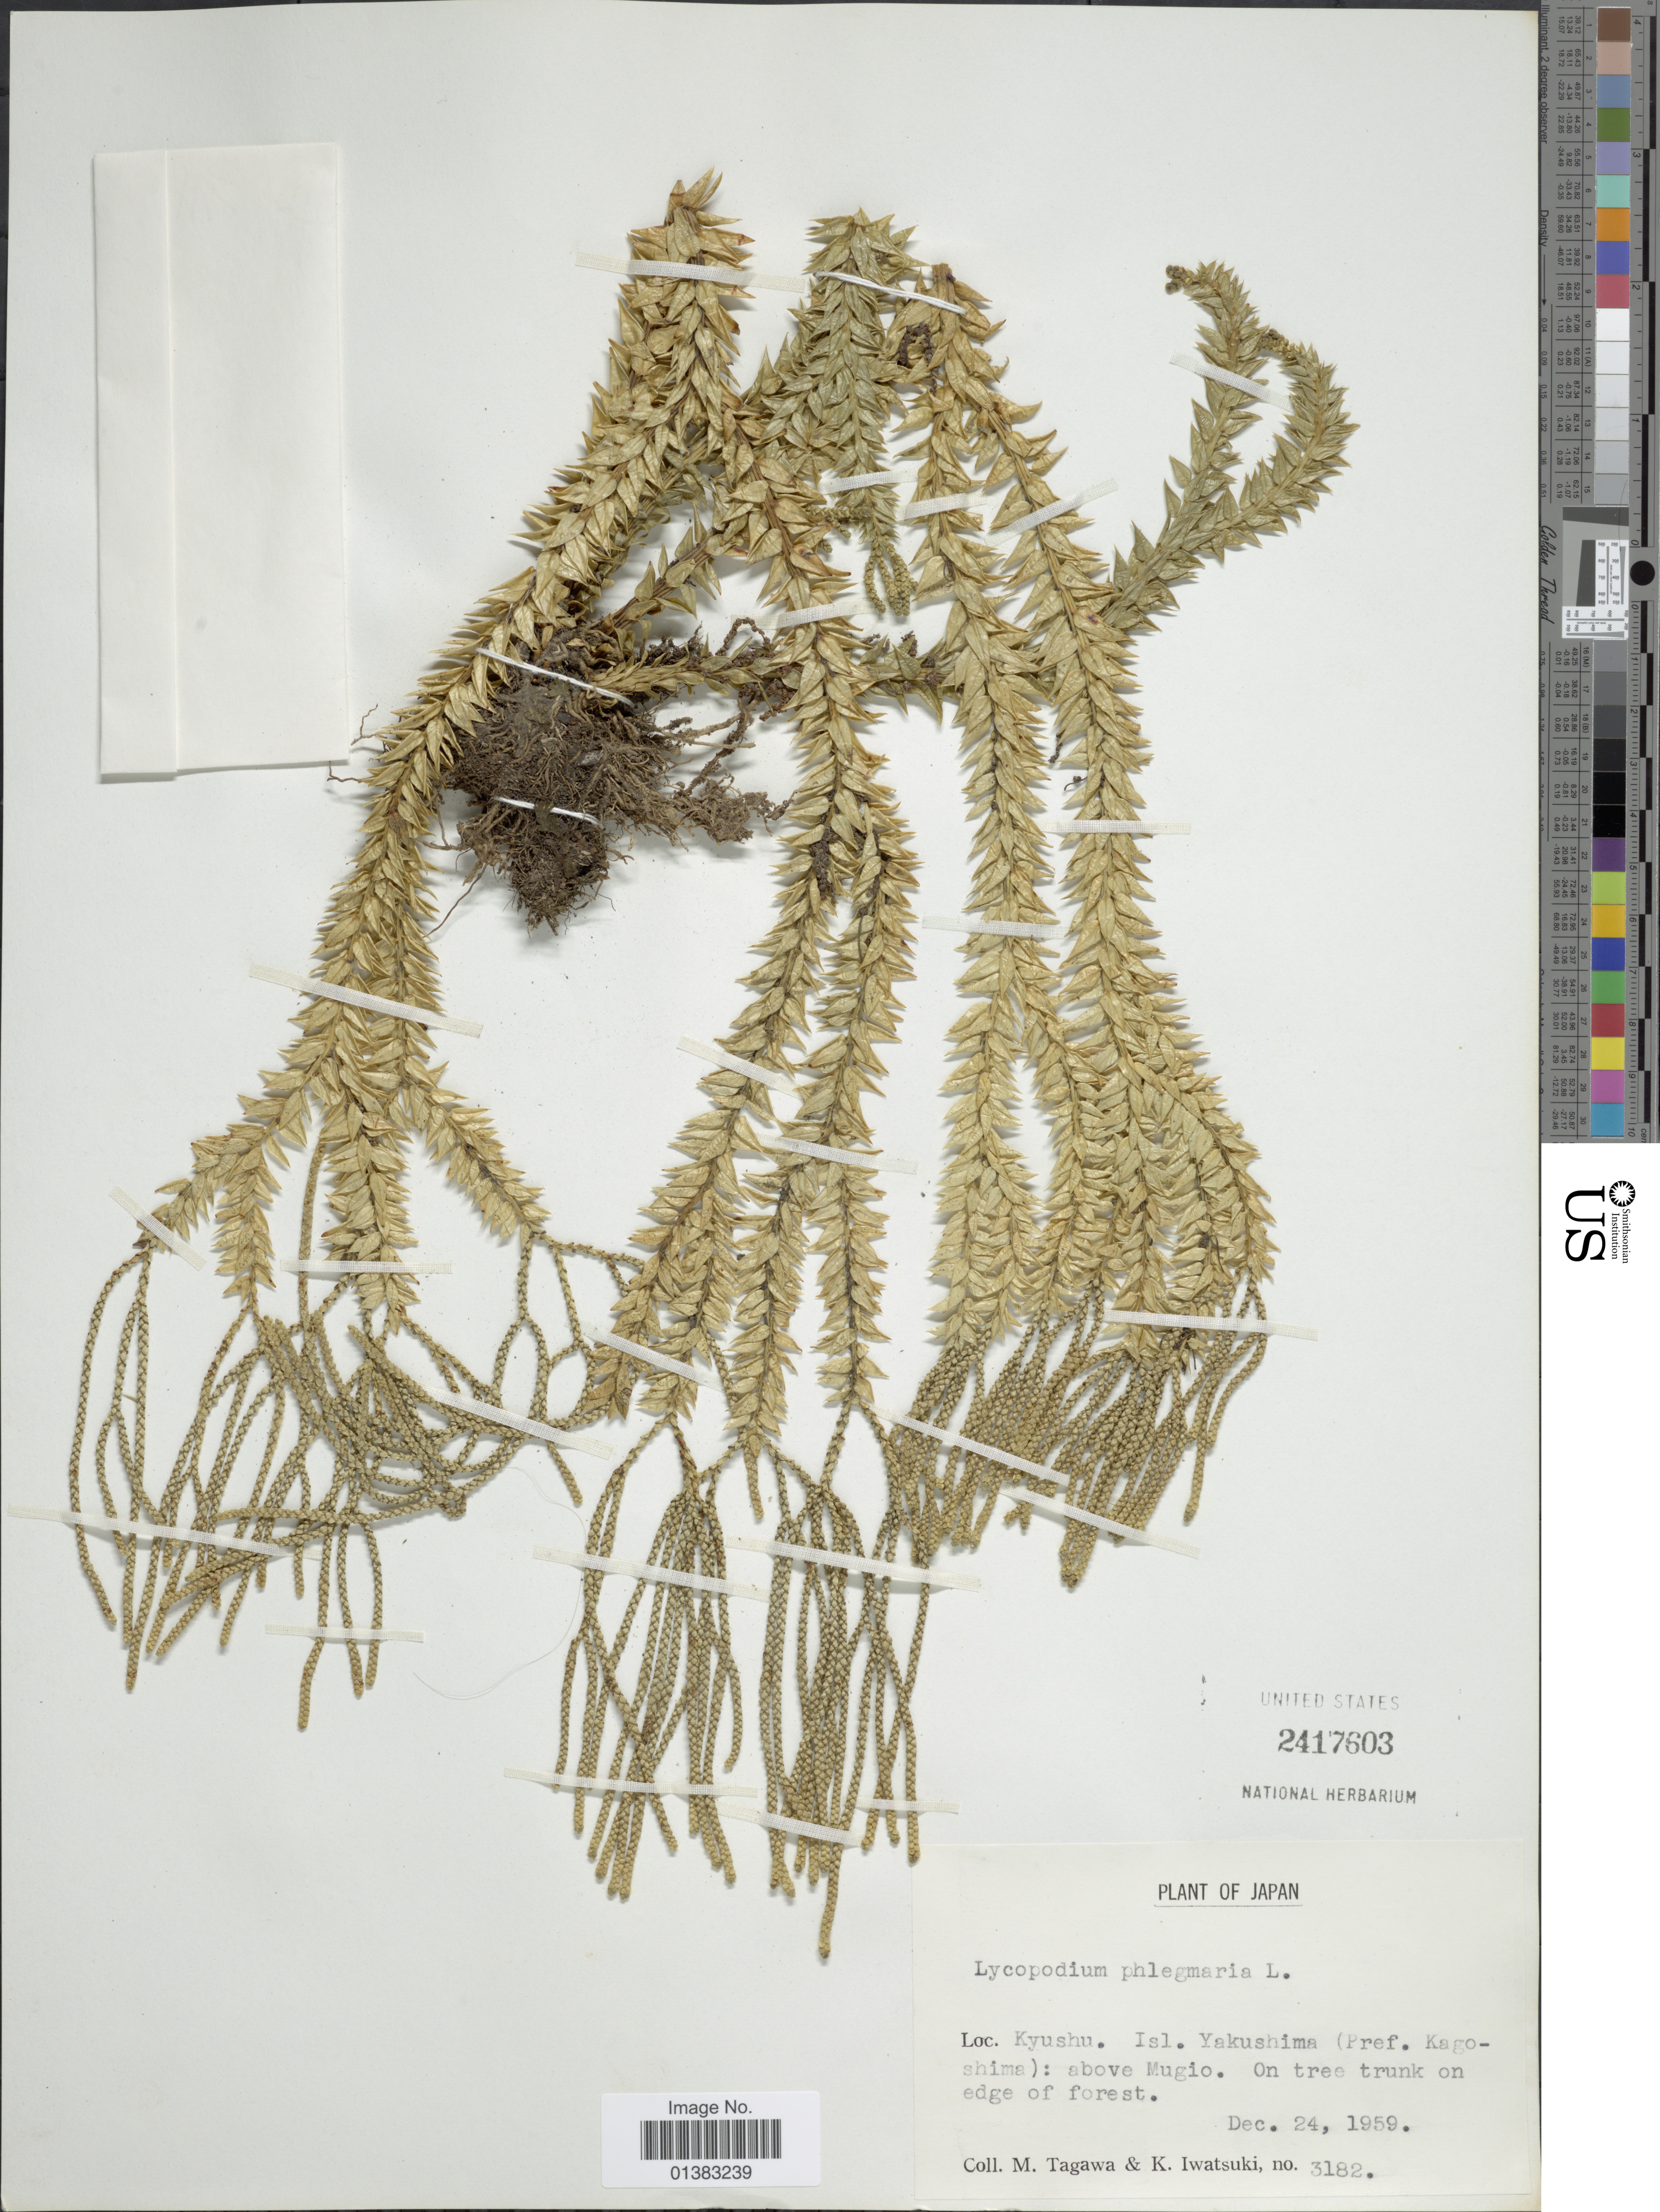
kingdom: Plantae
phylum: Tracheophyta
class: Lycopodiopsida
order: Lycopodiales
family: Lycopodiaceae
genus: Phlegmariurus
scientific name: Phlegmariurus mirabilis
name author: (Willd.) A. R. Field & Testo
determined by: Field, A. R.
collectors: M. Tagawa & K. Iwatsuki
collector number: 3182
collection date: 1959-12-24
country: Japan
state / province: Kagosima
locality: Kyushu. Isl. Yakushima: above Mugio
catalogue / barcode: US 2417603